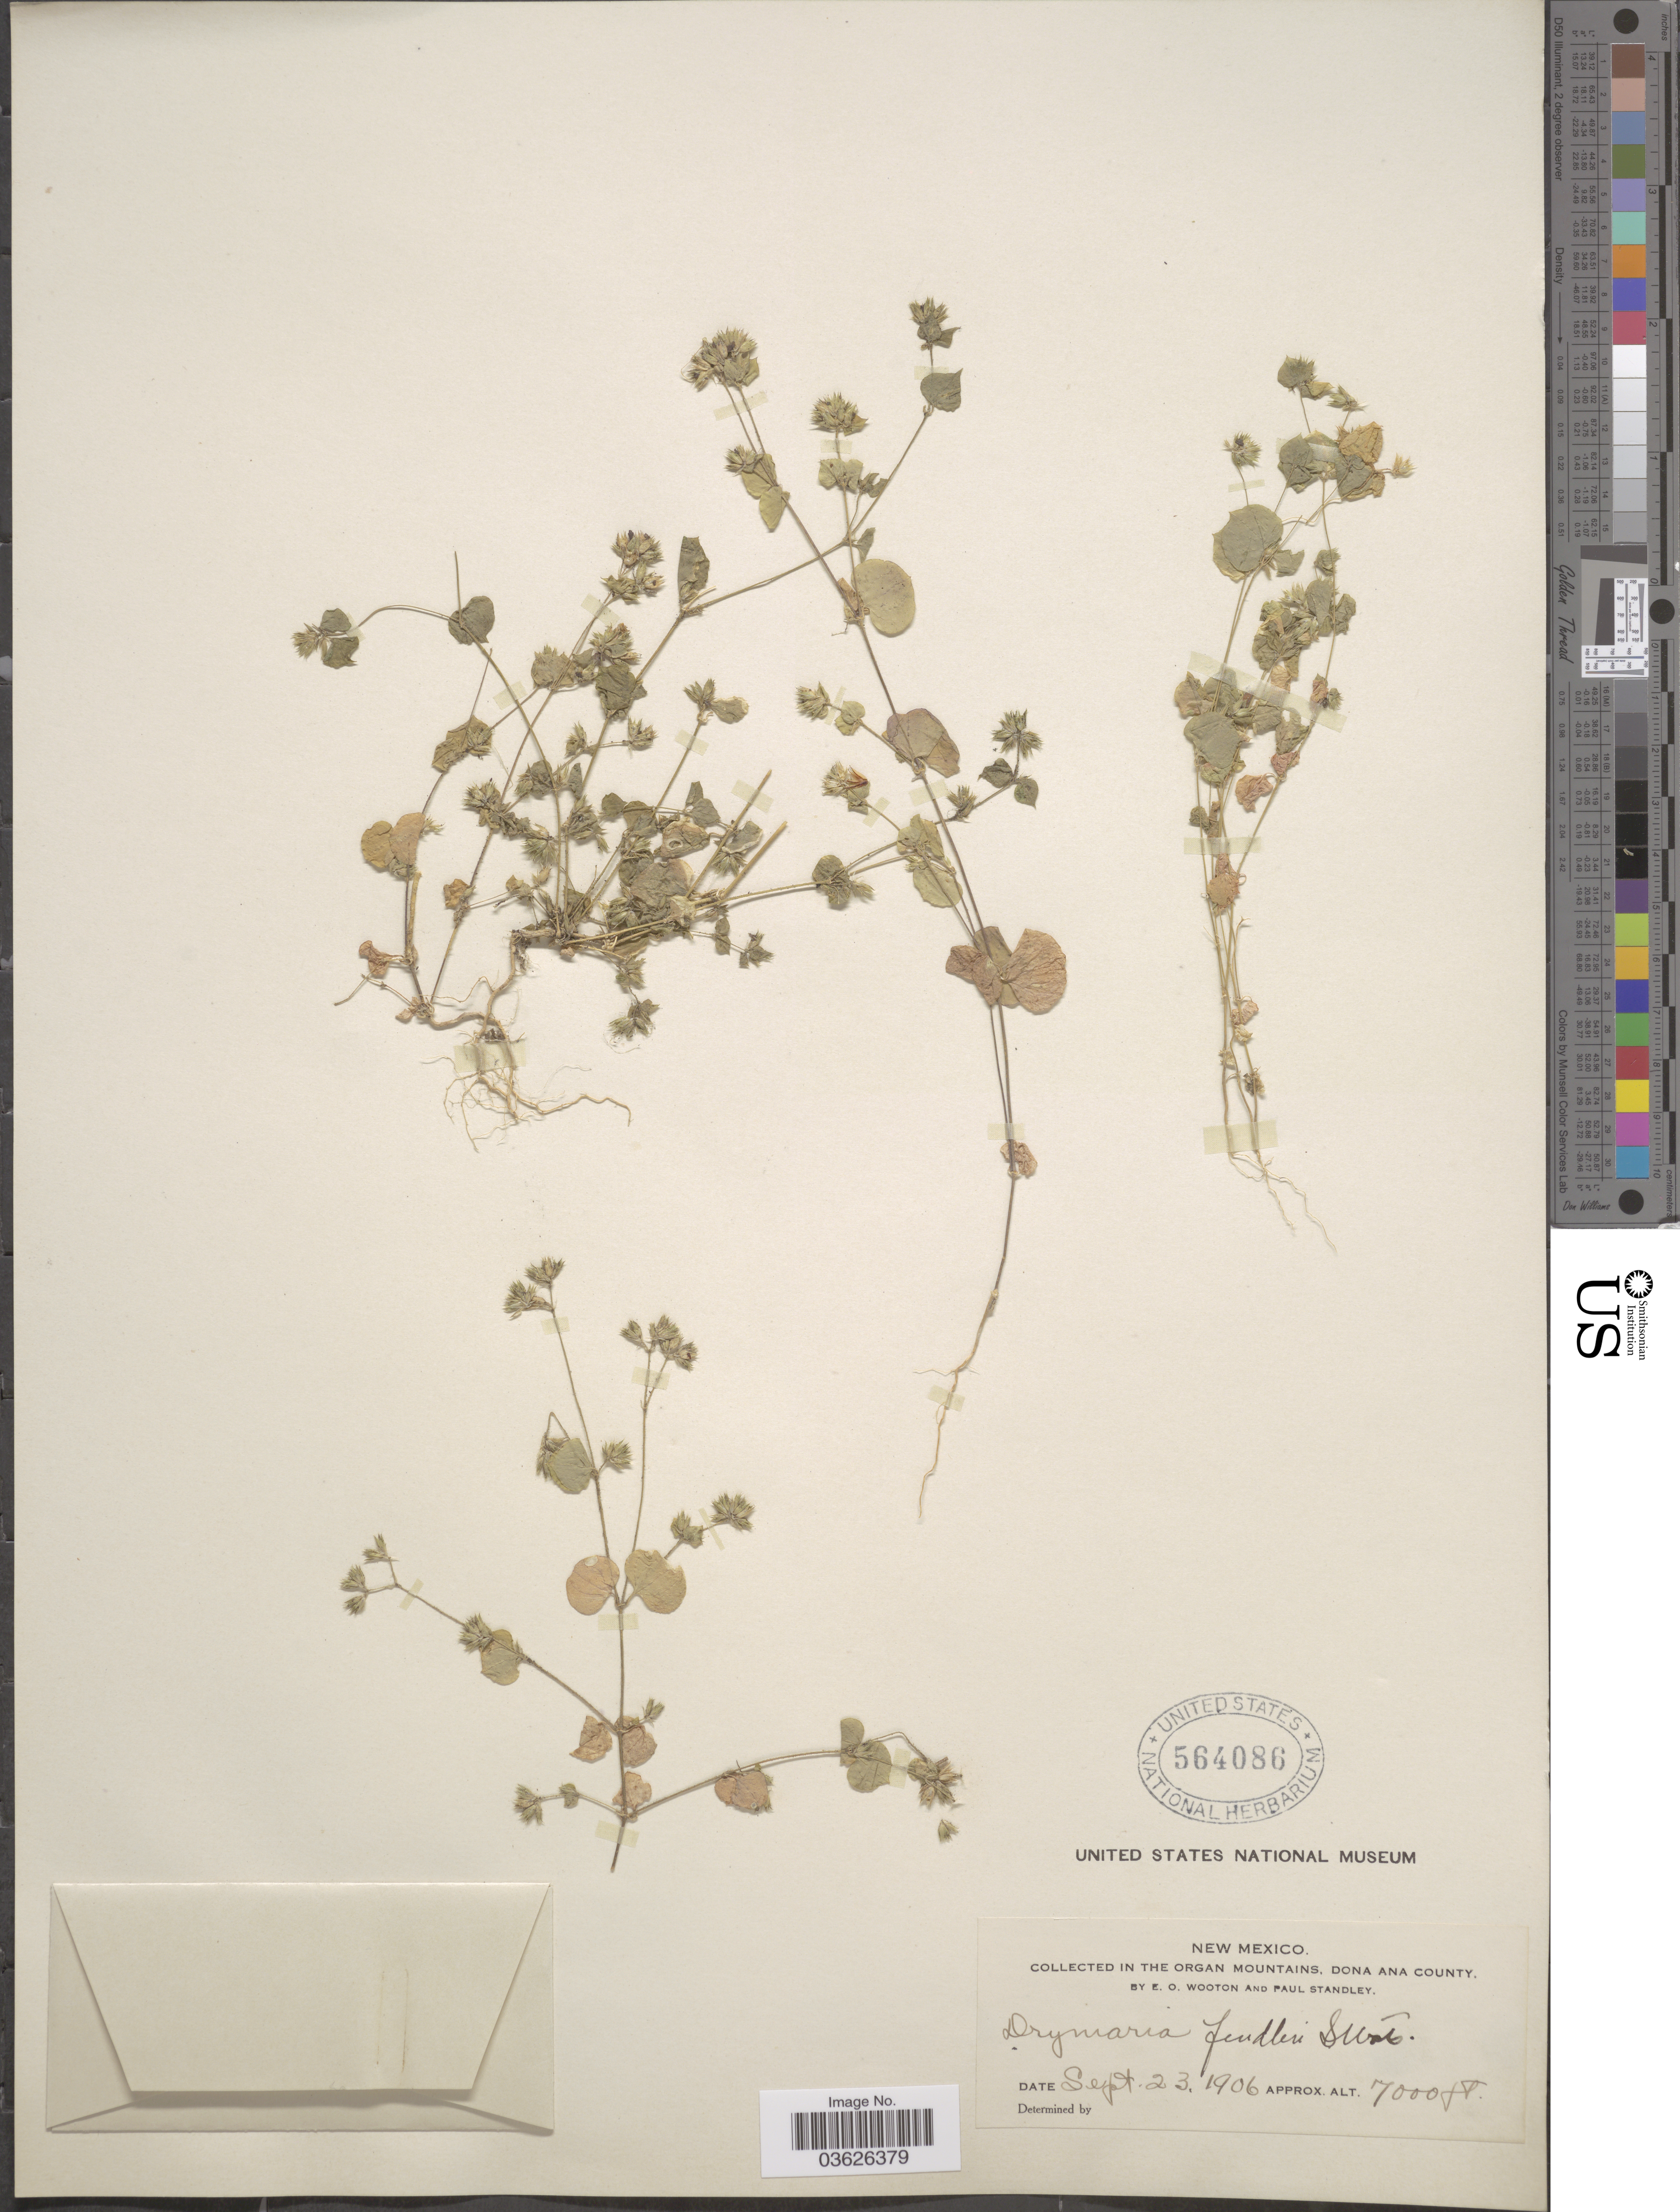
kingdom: Plantae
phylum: Tracheophyta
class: Magnoliopsida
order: Caryophyllales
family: Caryophyllaceae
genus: Drymaria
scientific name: Drymaria fendleri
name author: S. Watson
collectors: E. O. Wooton & P. C. Standley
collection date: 1906-09-23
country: United States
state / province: New Mexico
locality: In the Organ Mountains, Dona Ana County.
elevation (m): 2134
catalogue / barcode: US 564086